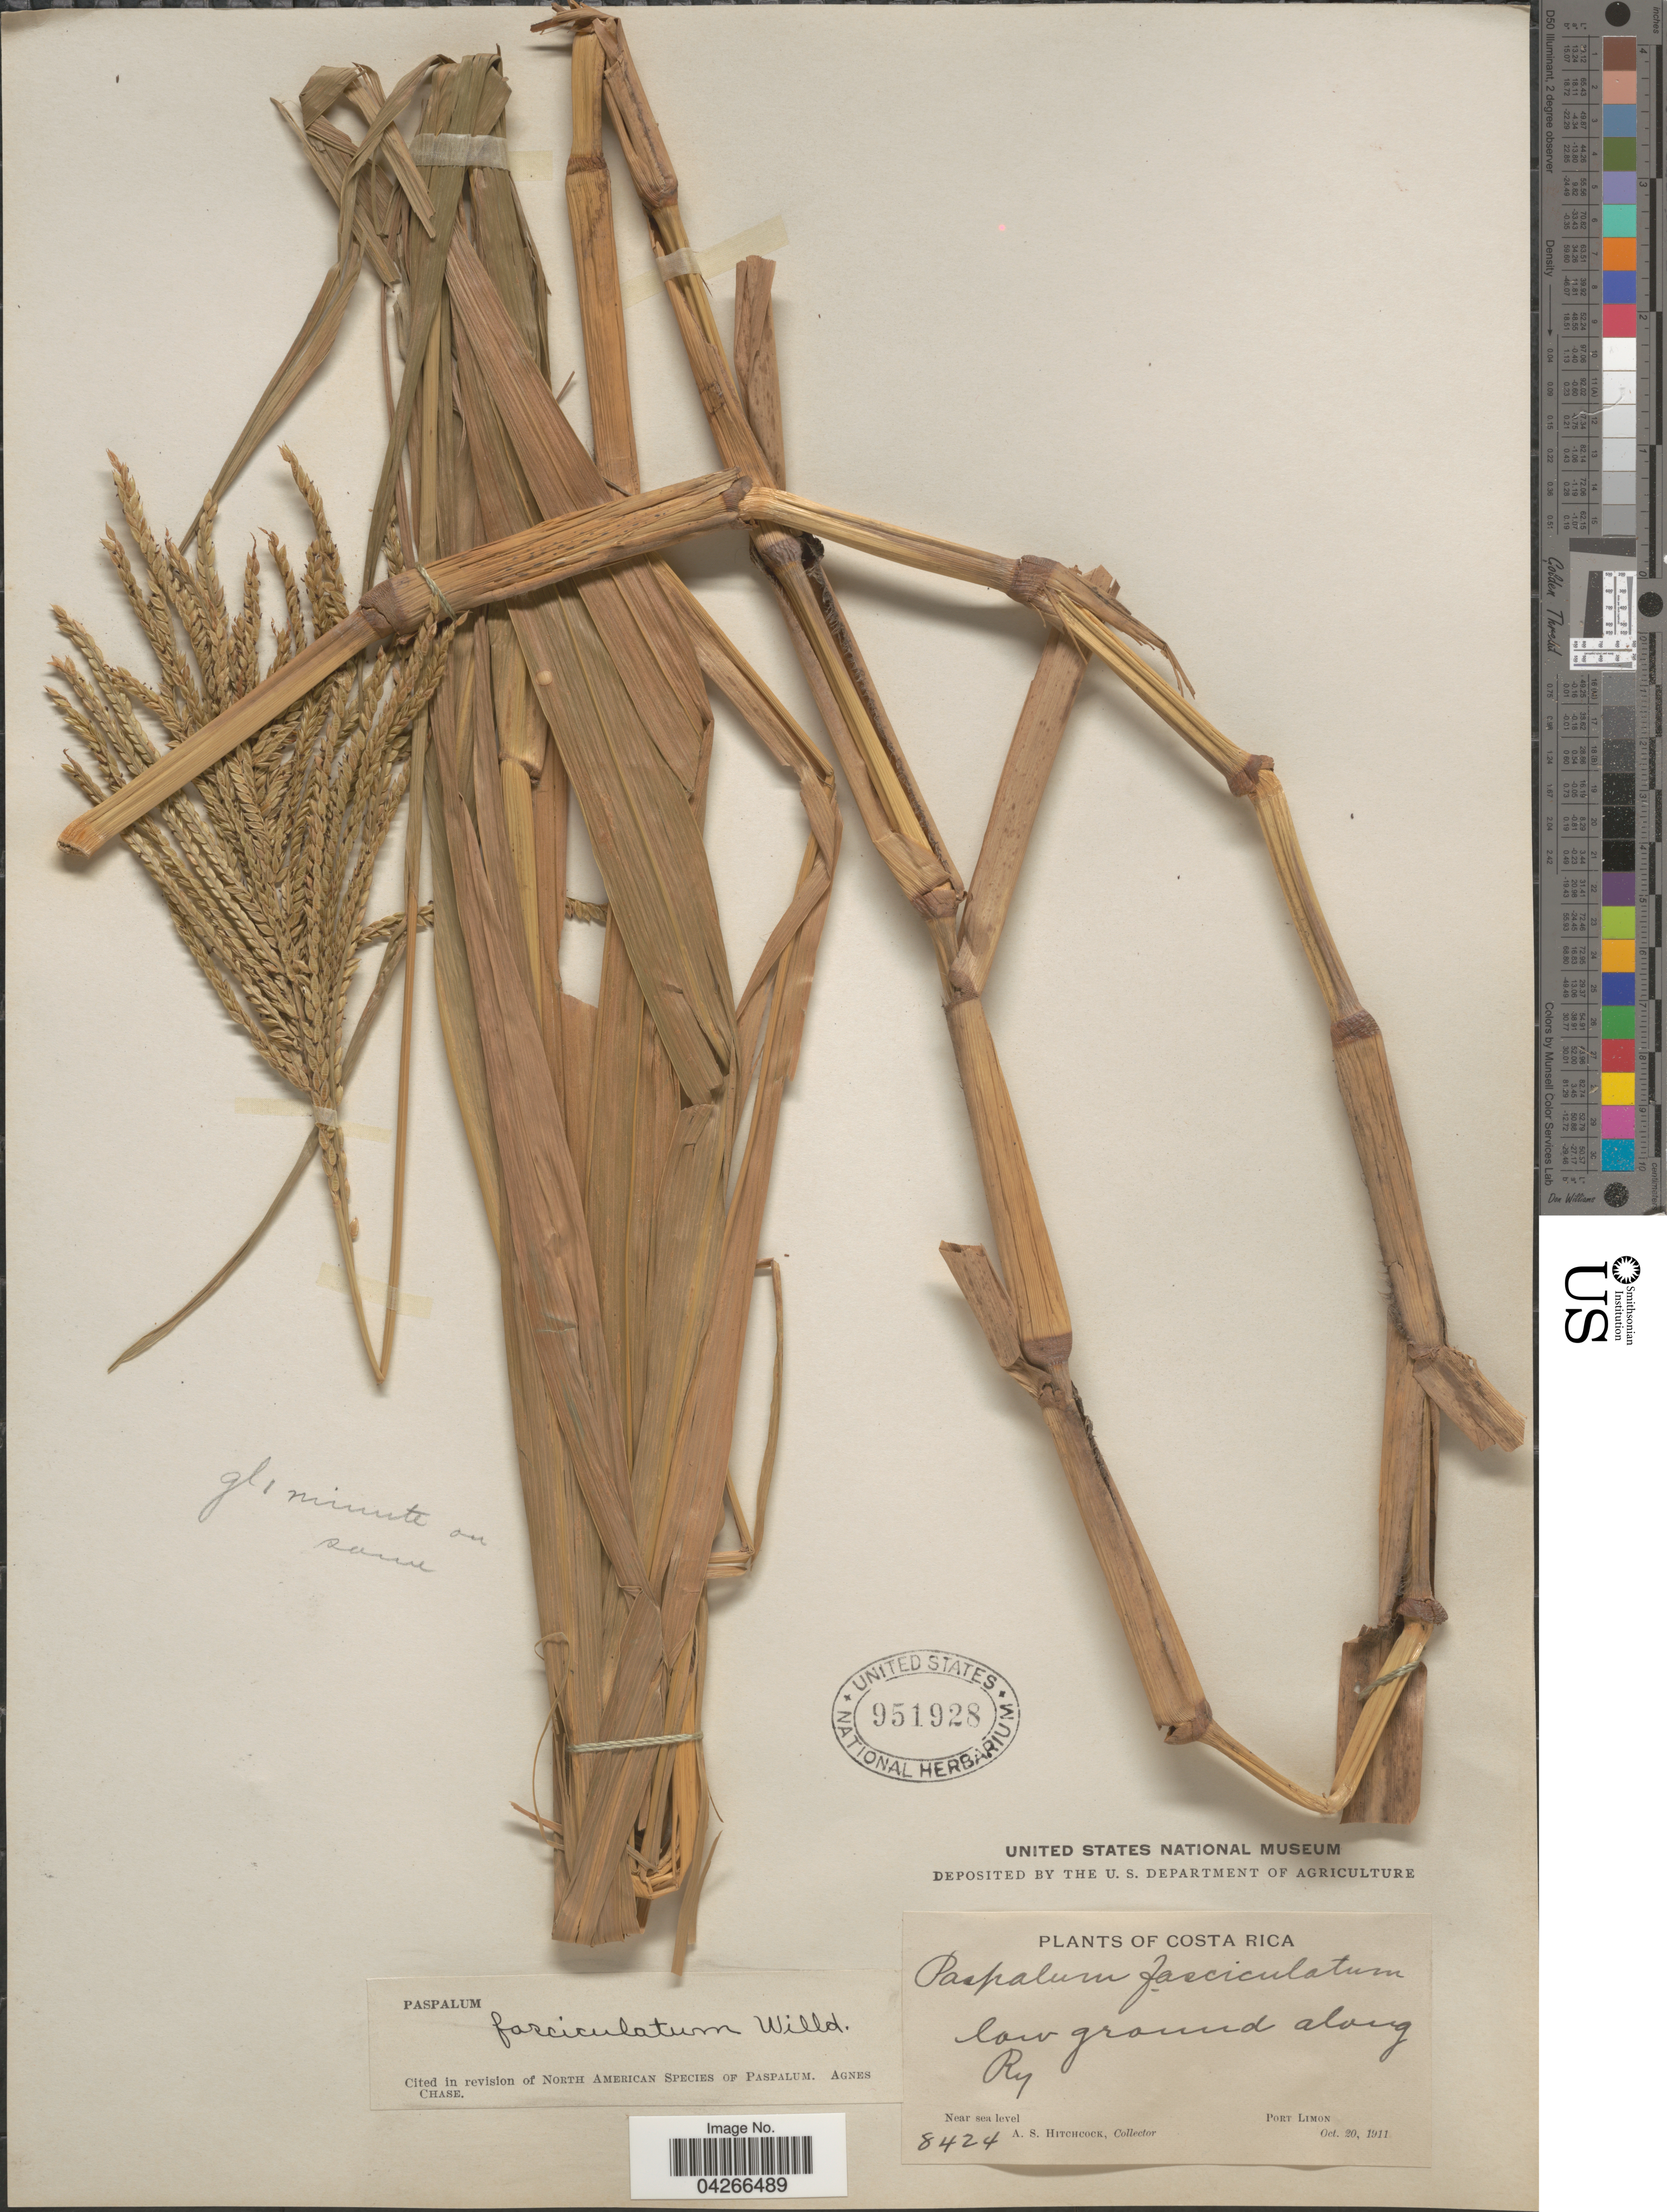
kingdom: Plantae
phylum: Tracheophyta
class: Liliopsida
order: Poales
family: Poaceae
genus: Paspalum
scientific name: Paspalum fasciculatum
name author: Willd. ex Flüggé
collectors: A. S. Hitchcock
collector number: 8424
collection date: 1911-10-20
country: Costa Rica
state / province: Limón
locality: Low ground along Ry. Port Limon.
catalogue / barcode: US 951928